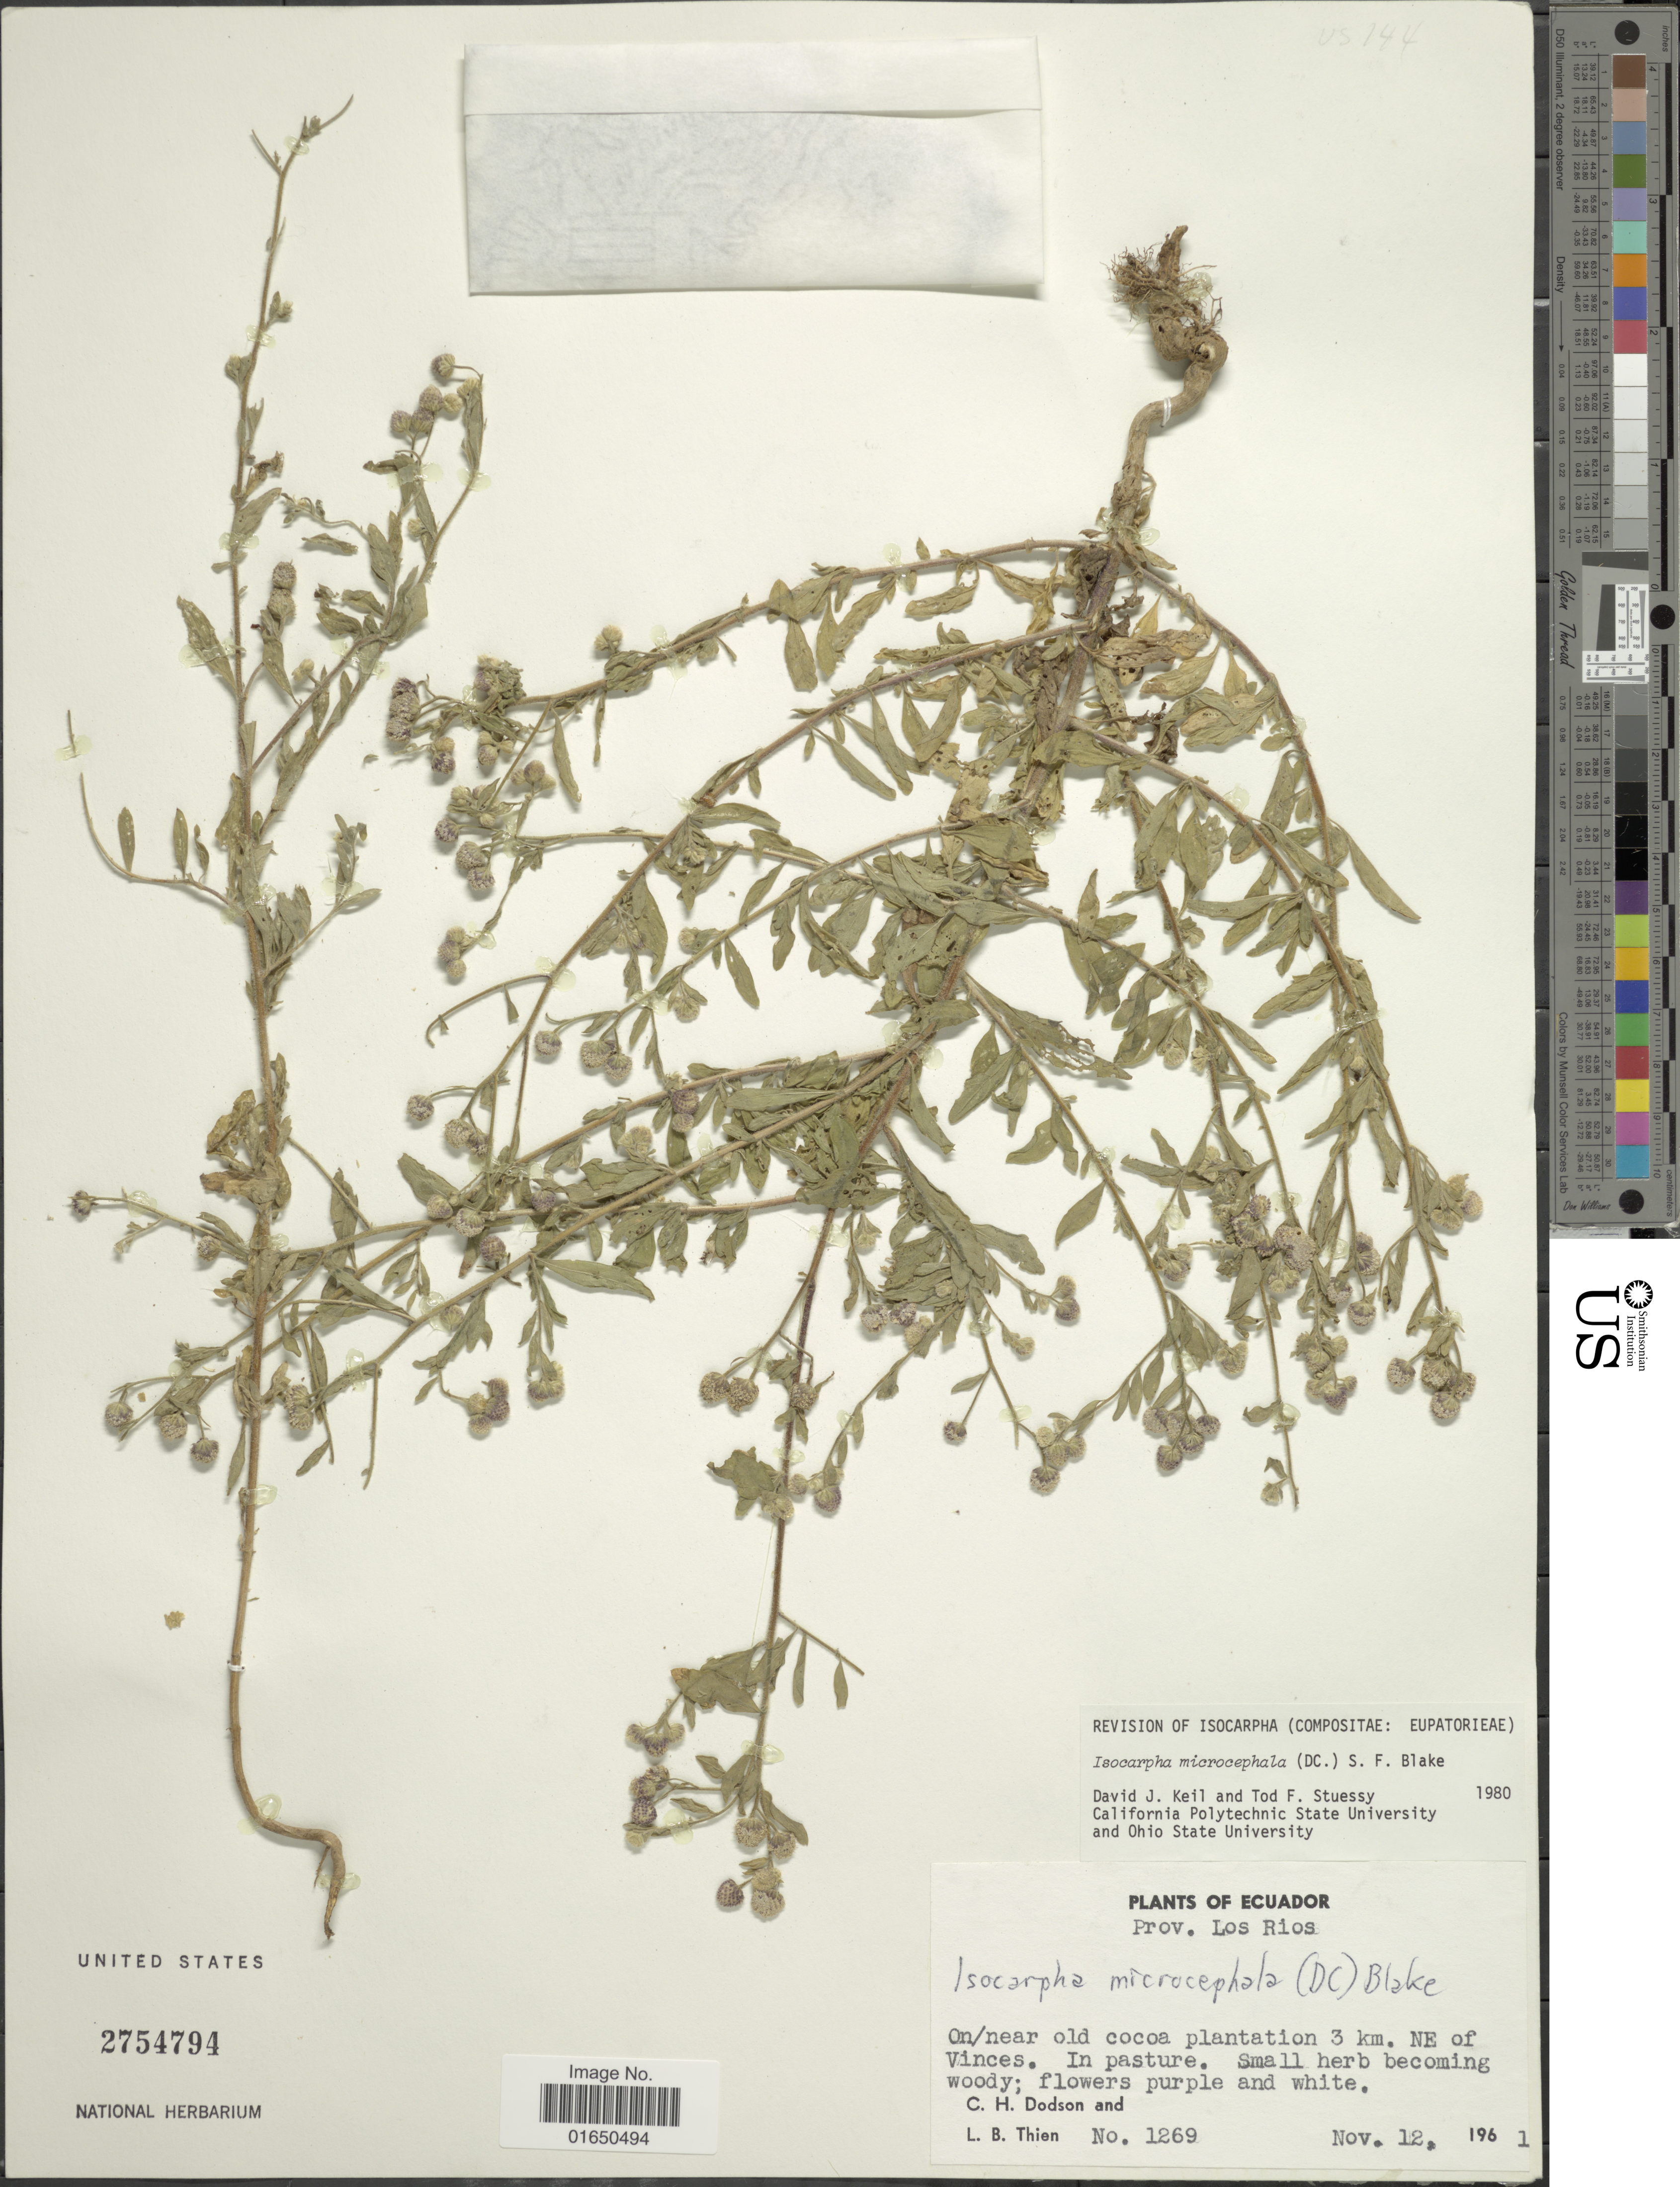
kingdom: Plantae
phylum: Tracheophyta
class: Magnoliopsida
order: Asterales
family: Asteraceae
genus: Isocarpha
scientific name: Isocarpha microcephala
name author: (DC.) S.F. Blake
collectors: C. H. Dodson & L. Thien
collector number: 1269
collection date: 1961-11-12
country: Ecuador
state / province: Los Ríos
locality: On/ near old cocoa plantation 3 km. NE of Vinces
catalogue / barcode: US 2754794